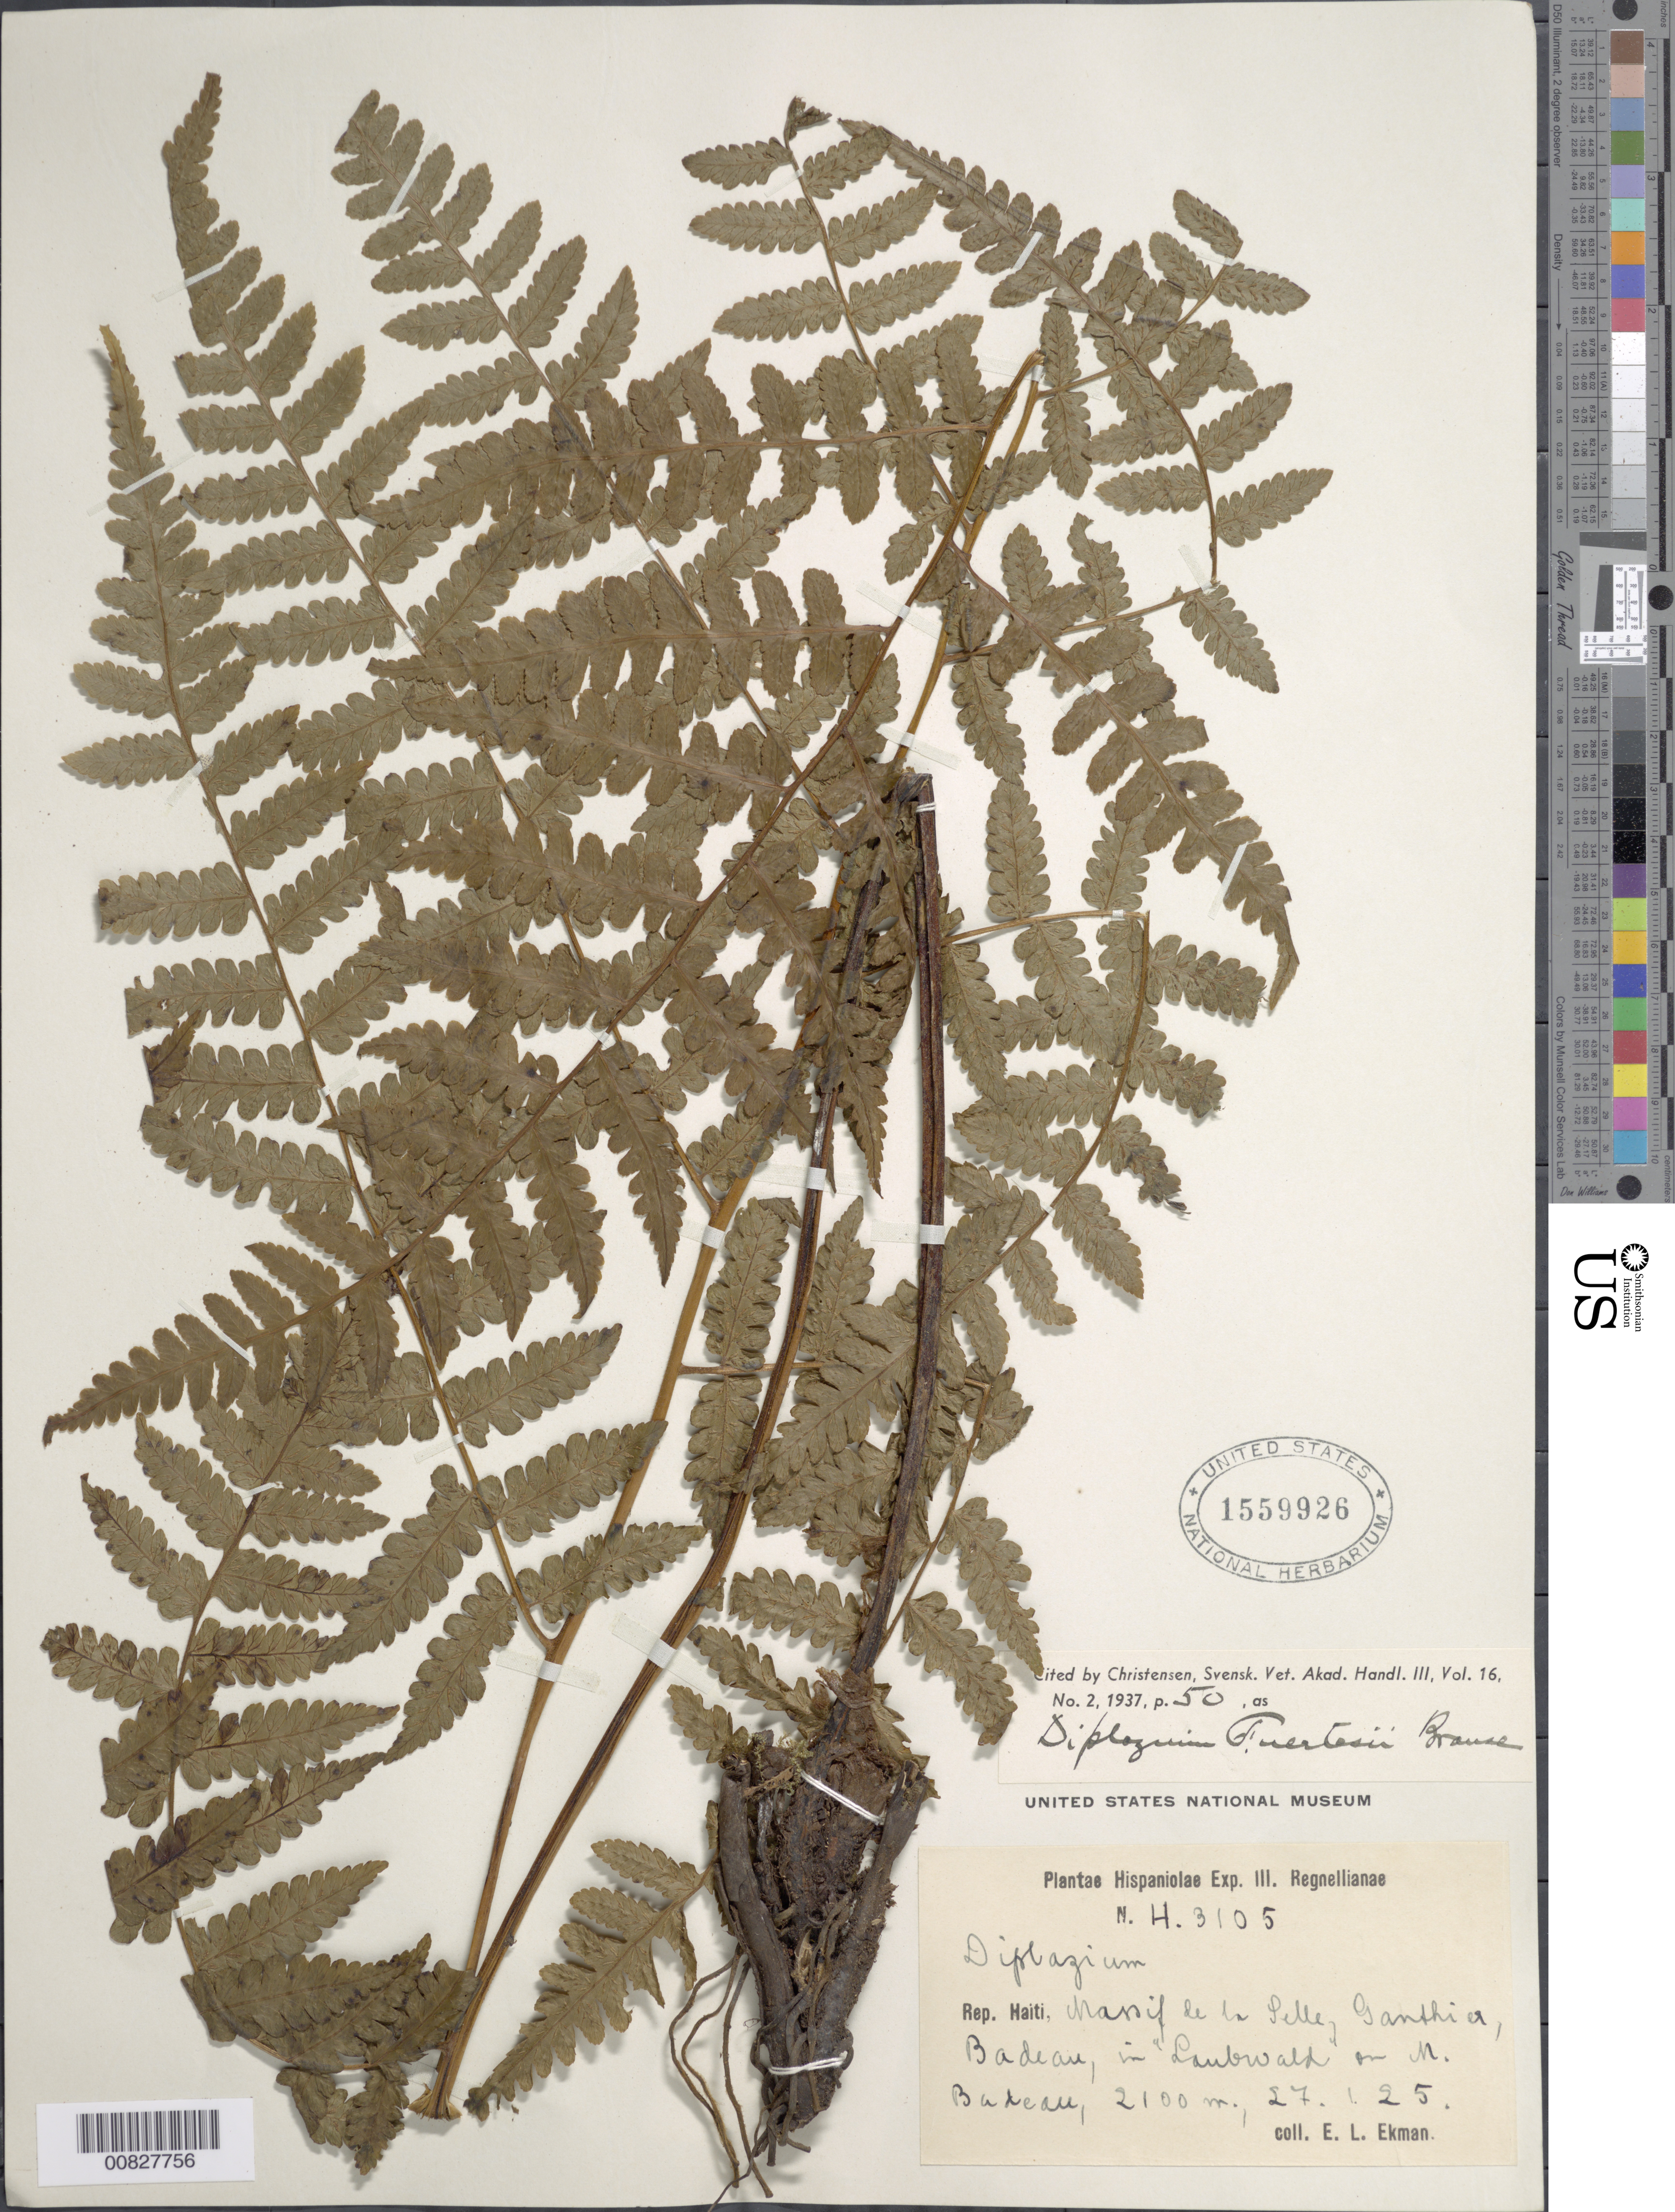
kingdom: Plantae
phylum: Tracheophyta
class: Polypodiopsida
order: Polypodiales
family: Athyriaceae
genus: Diplazium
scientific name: Diplazium fuertesii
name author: Brause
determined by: Christensen, C. F. A.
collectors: E. L. Ekman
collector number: H 3105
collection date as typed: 27 Jan 1925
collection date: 1925-01-27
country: Haiti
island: Hispaniola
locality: Massif de la Selle, Gauthier, Badeau, "Laubwald" on M. Badeau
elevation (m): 2100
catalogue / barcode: US 1559926